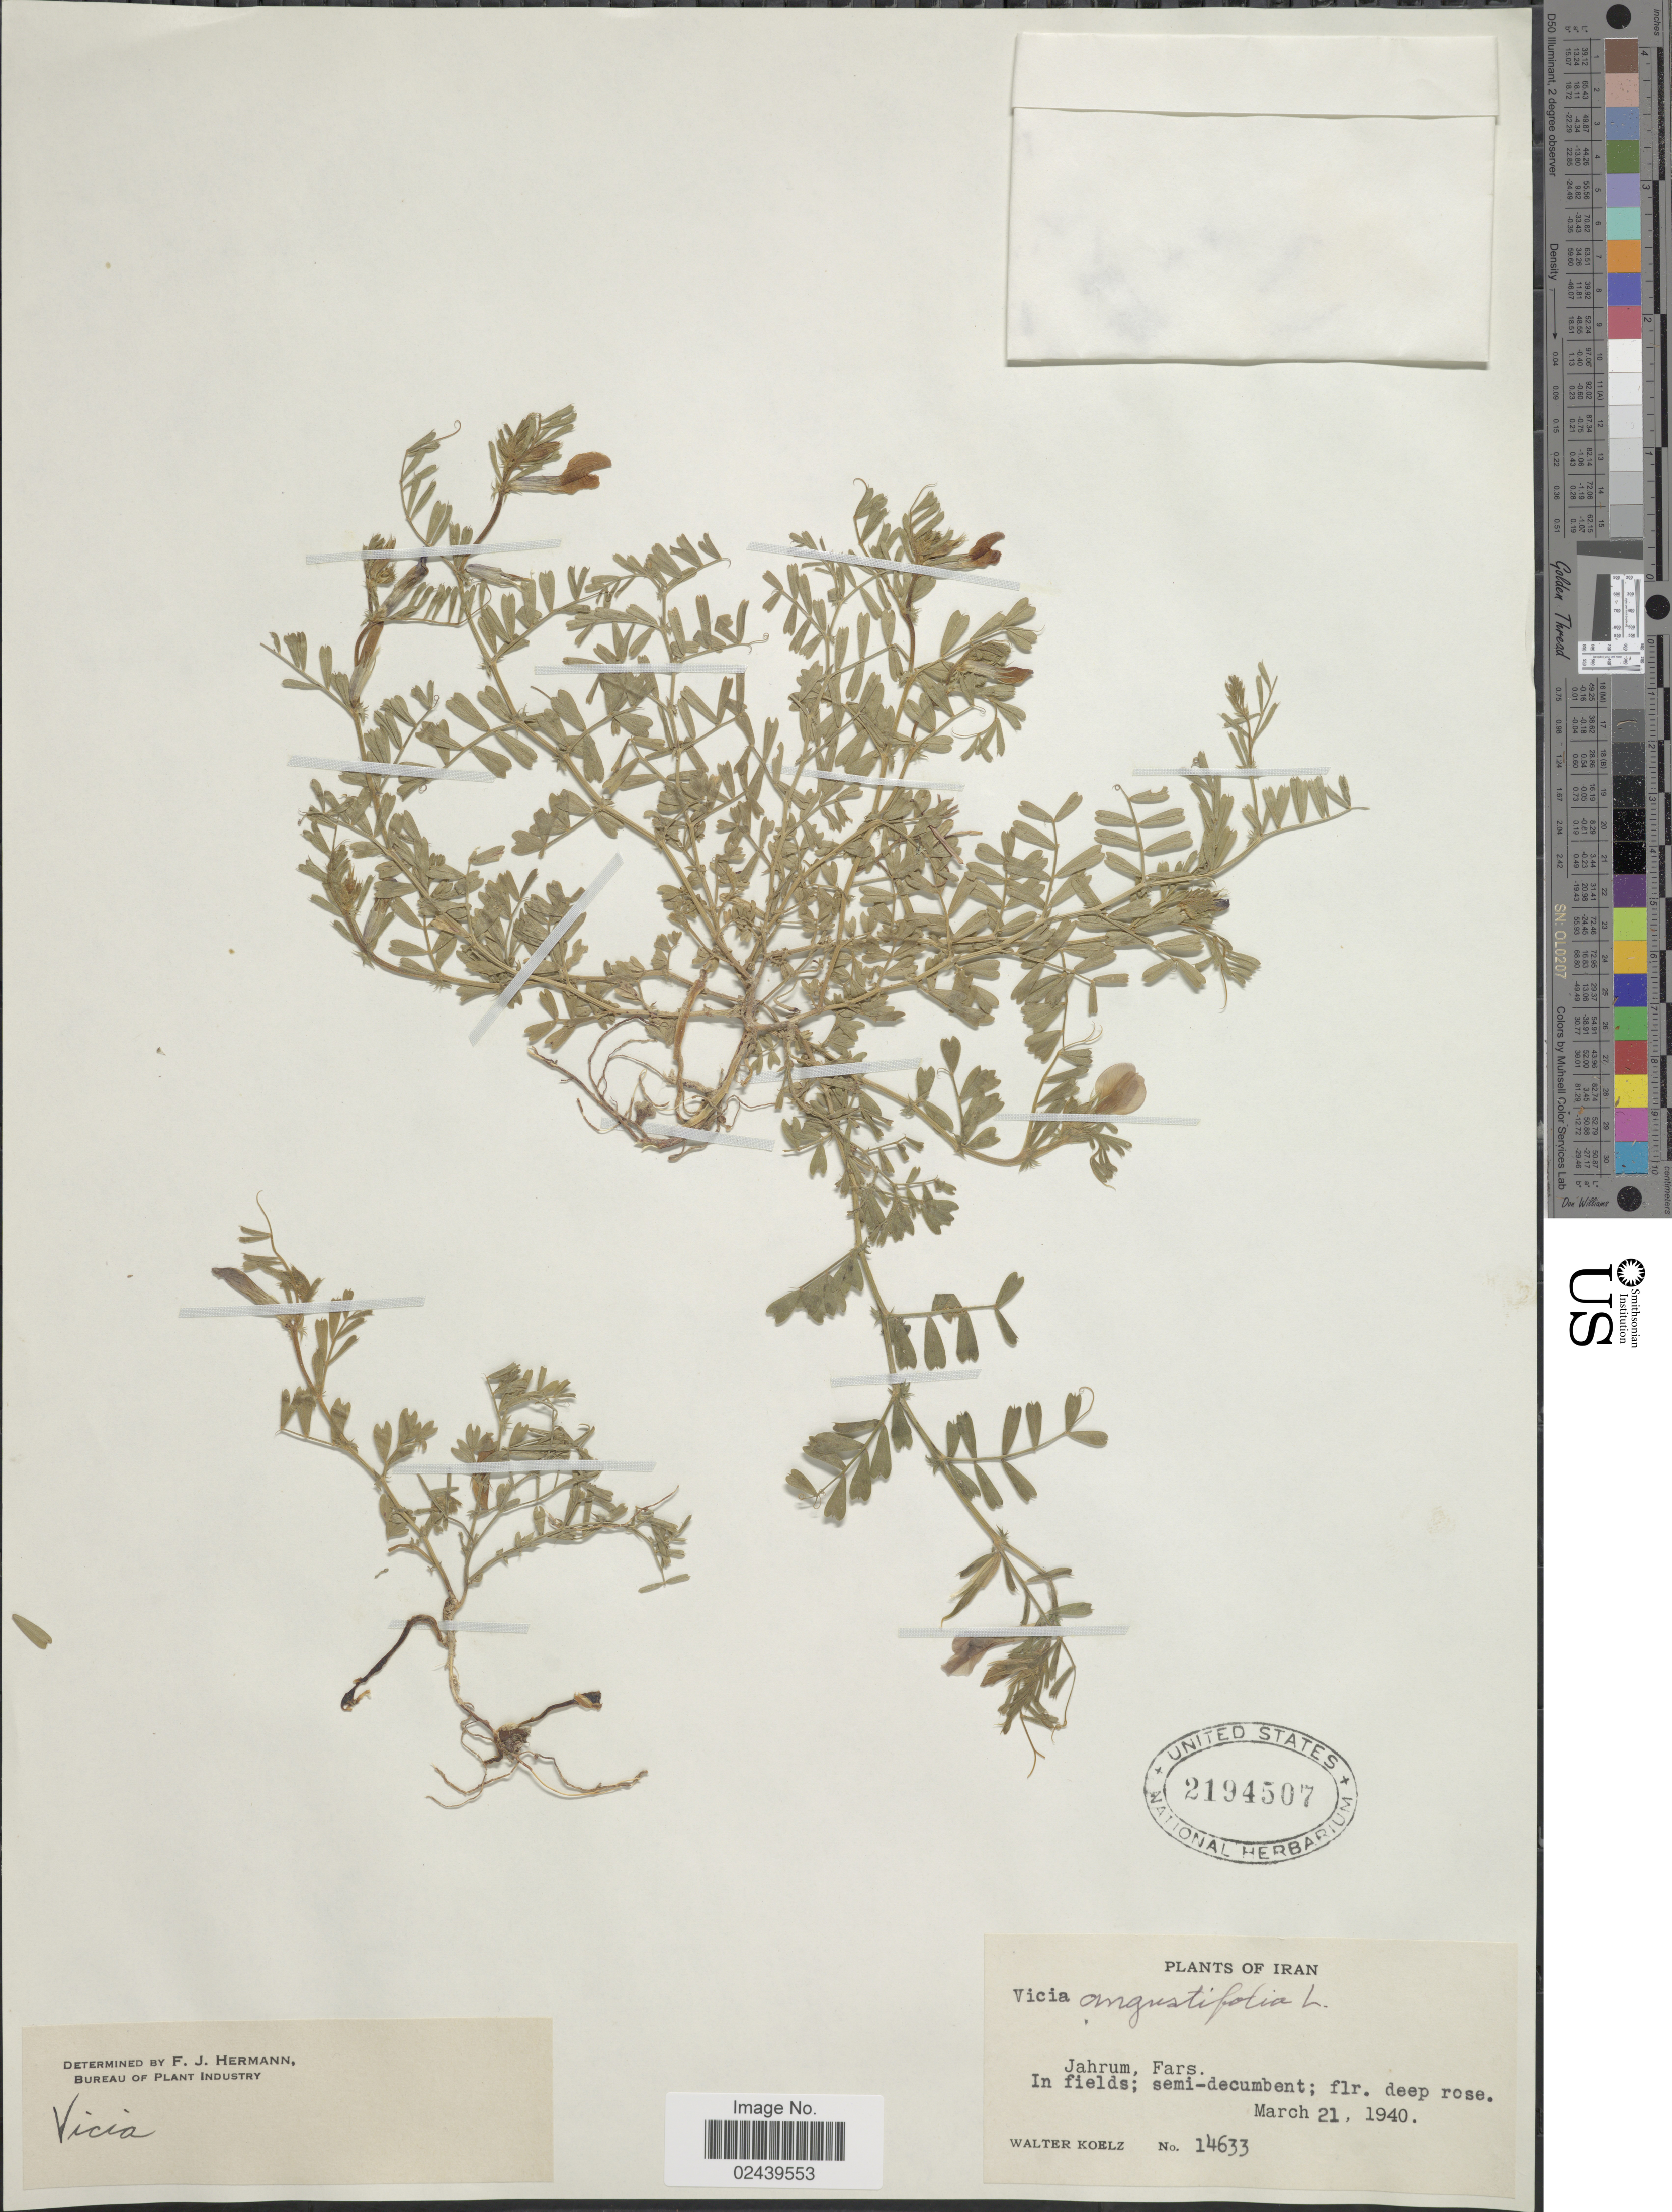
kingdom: Plantae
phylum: Tracheophyta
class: Magnoliopsida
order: Fabales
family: Fabaceae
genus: Vicia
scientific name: Vicia angustifolia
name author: L.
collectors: W. N. Koelz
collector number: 14633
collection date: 1940-03-21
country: Iran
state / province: Fars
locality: Jahrum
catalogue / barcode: US 2194507